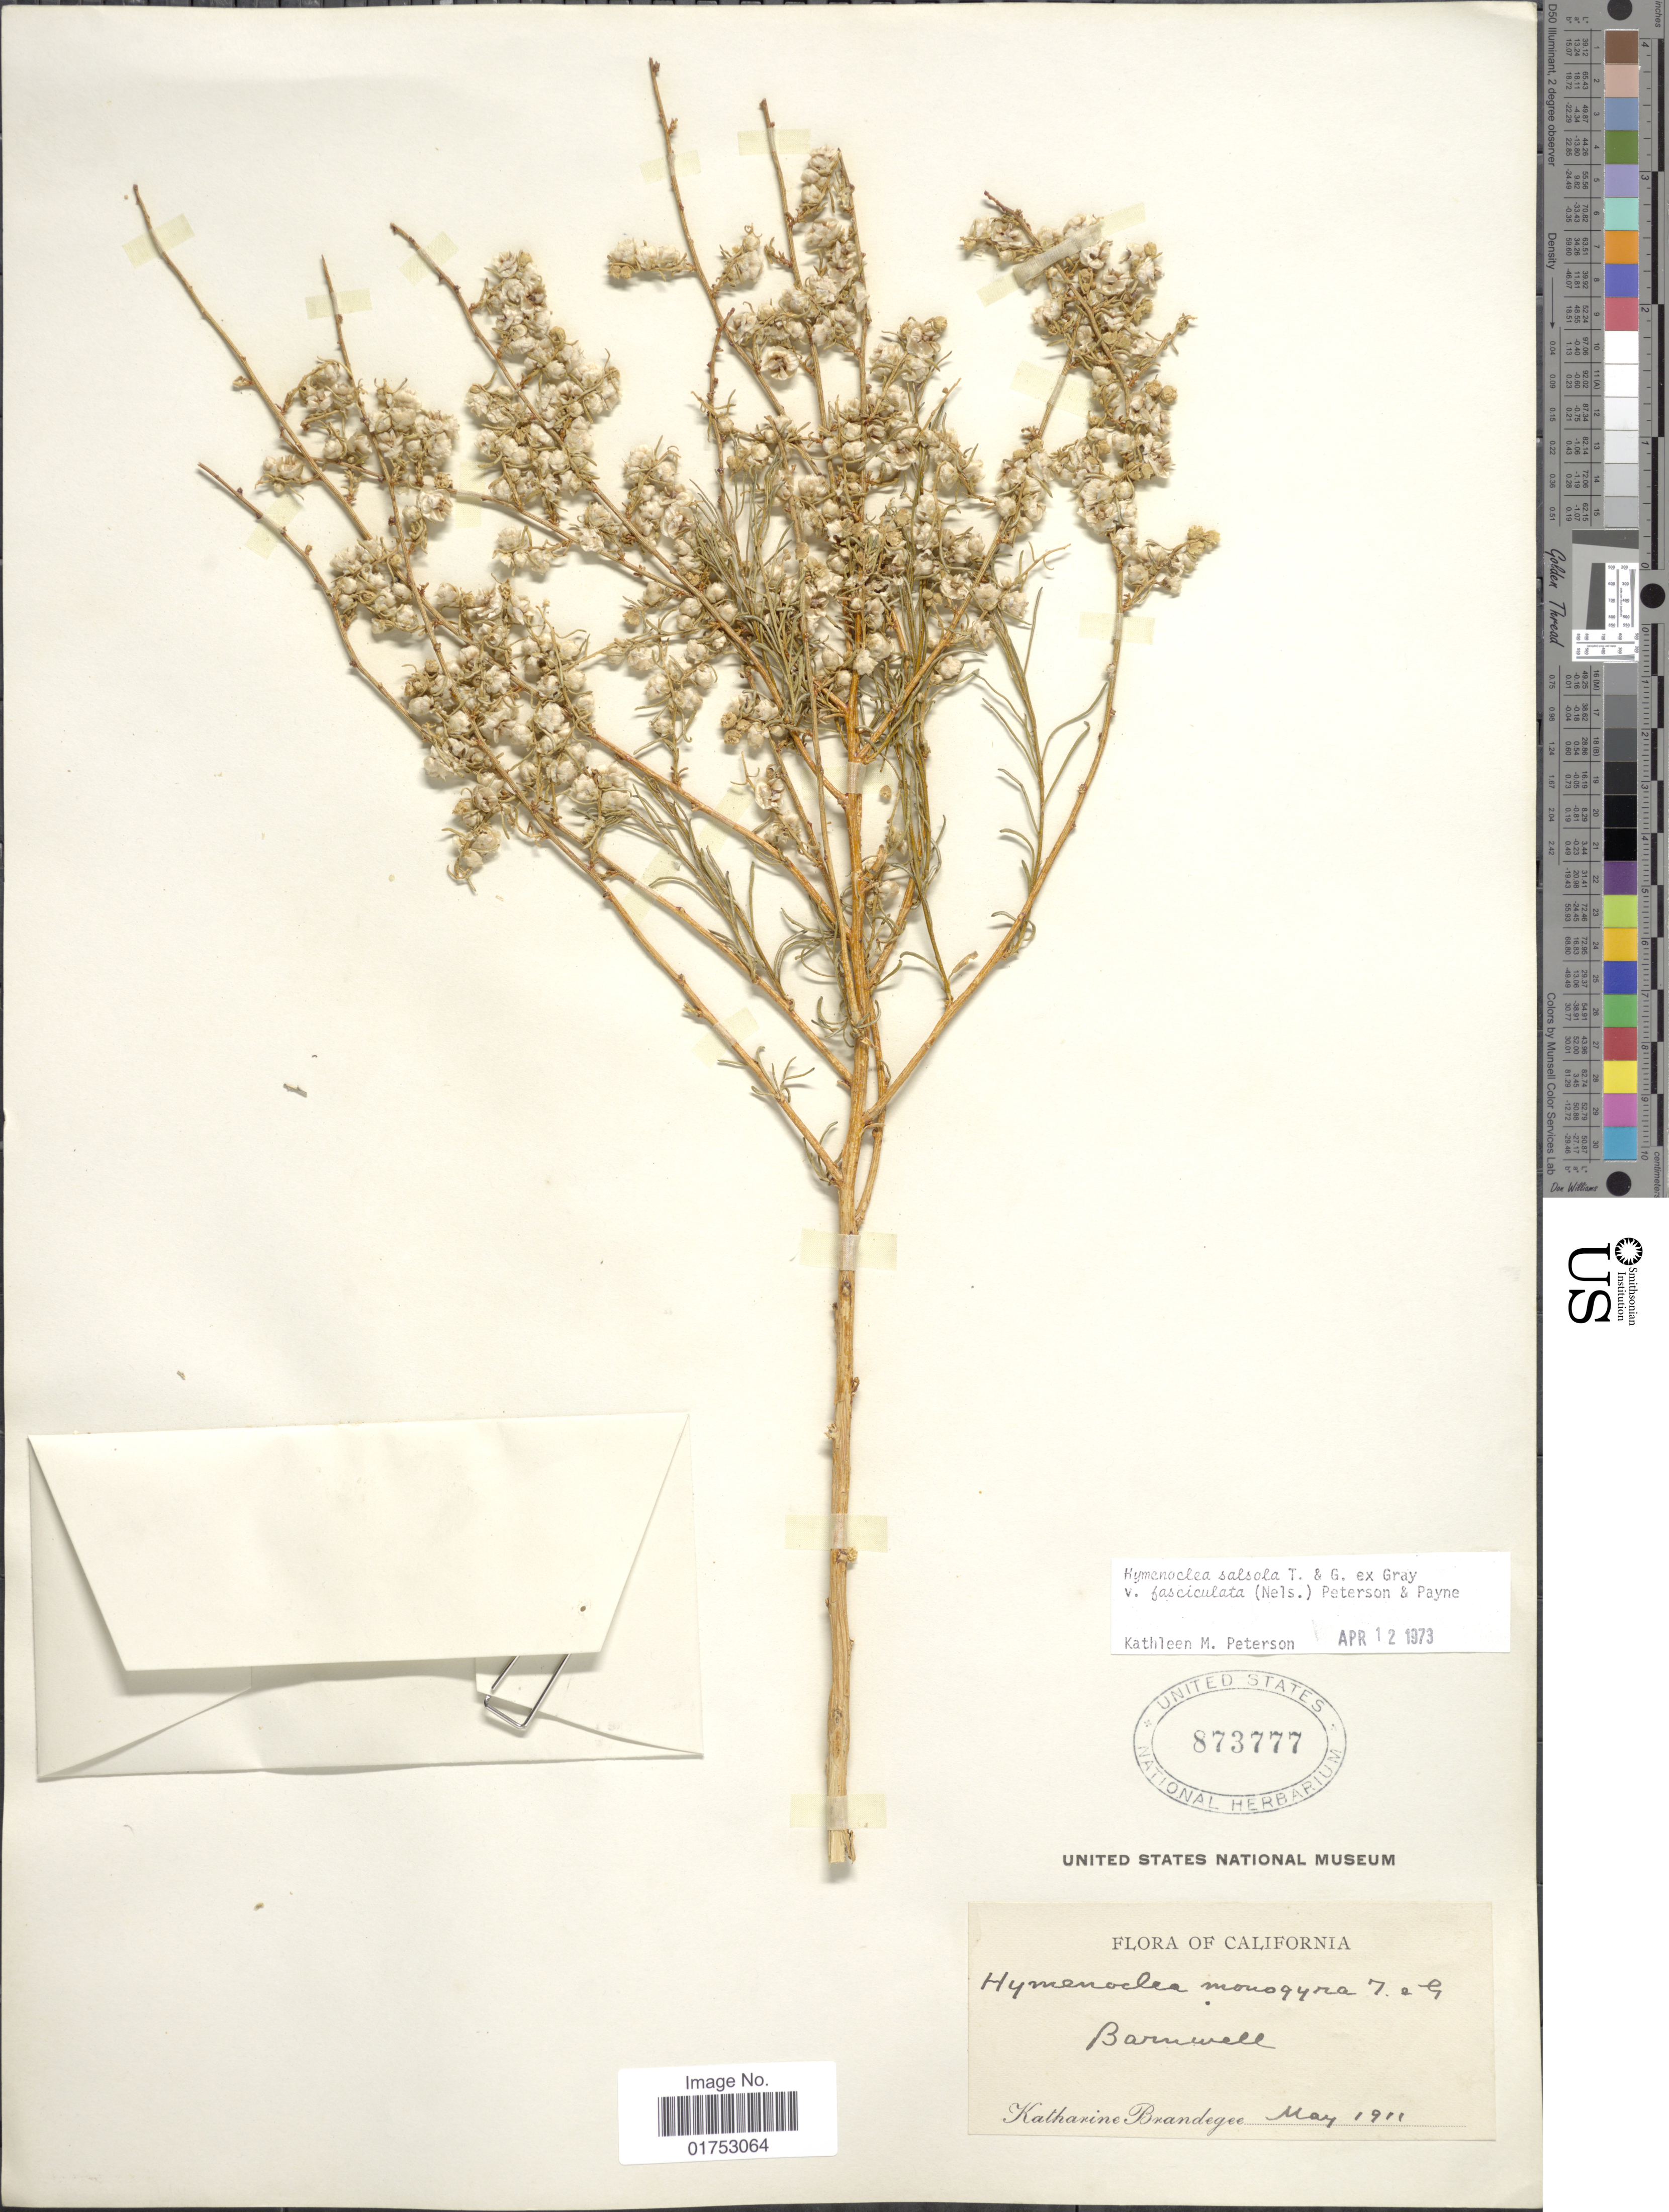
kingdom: Plantae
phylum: Tracheophyta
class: Magnoliopsida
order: Asterales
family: Asteraceae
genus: Hymenoclea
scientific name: Hymenoclea salsola var. fasciculata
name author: (A. Nelson) K.M. Peterson & W.W.Payne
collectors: M. K. Brandegee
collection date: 1911-05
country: United States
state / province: California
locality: Barnwell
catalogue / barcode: US 873777